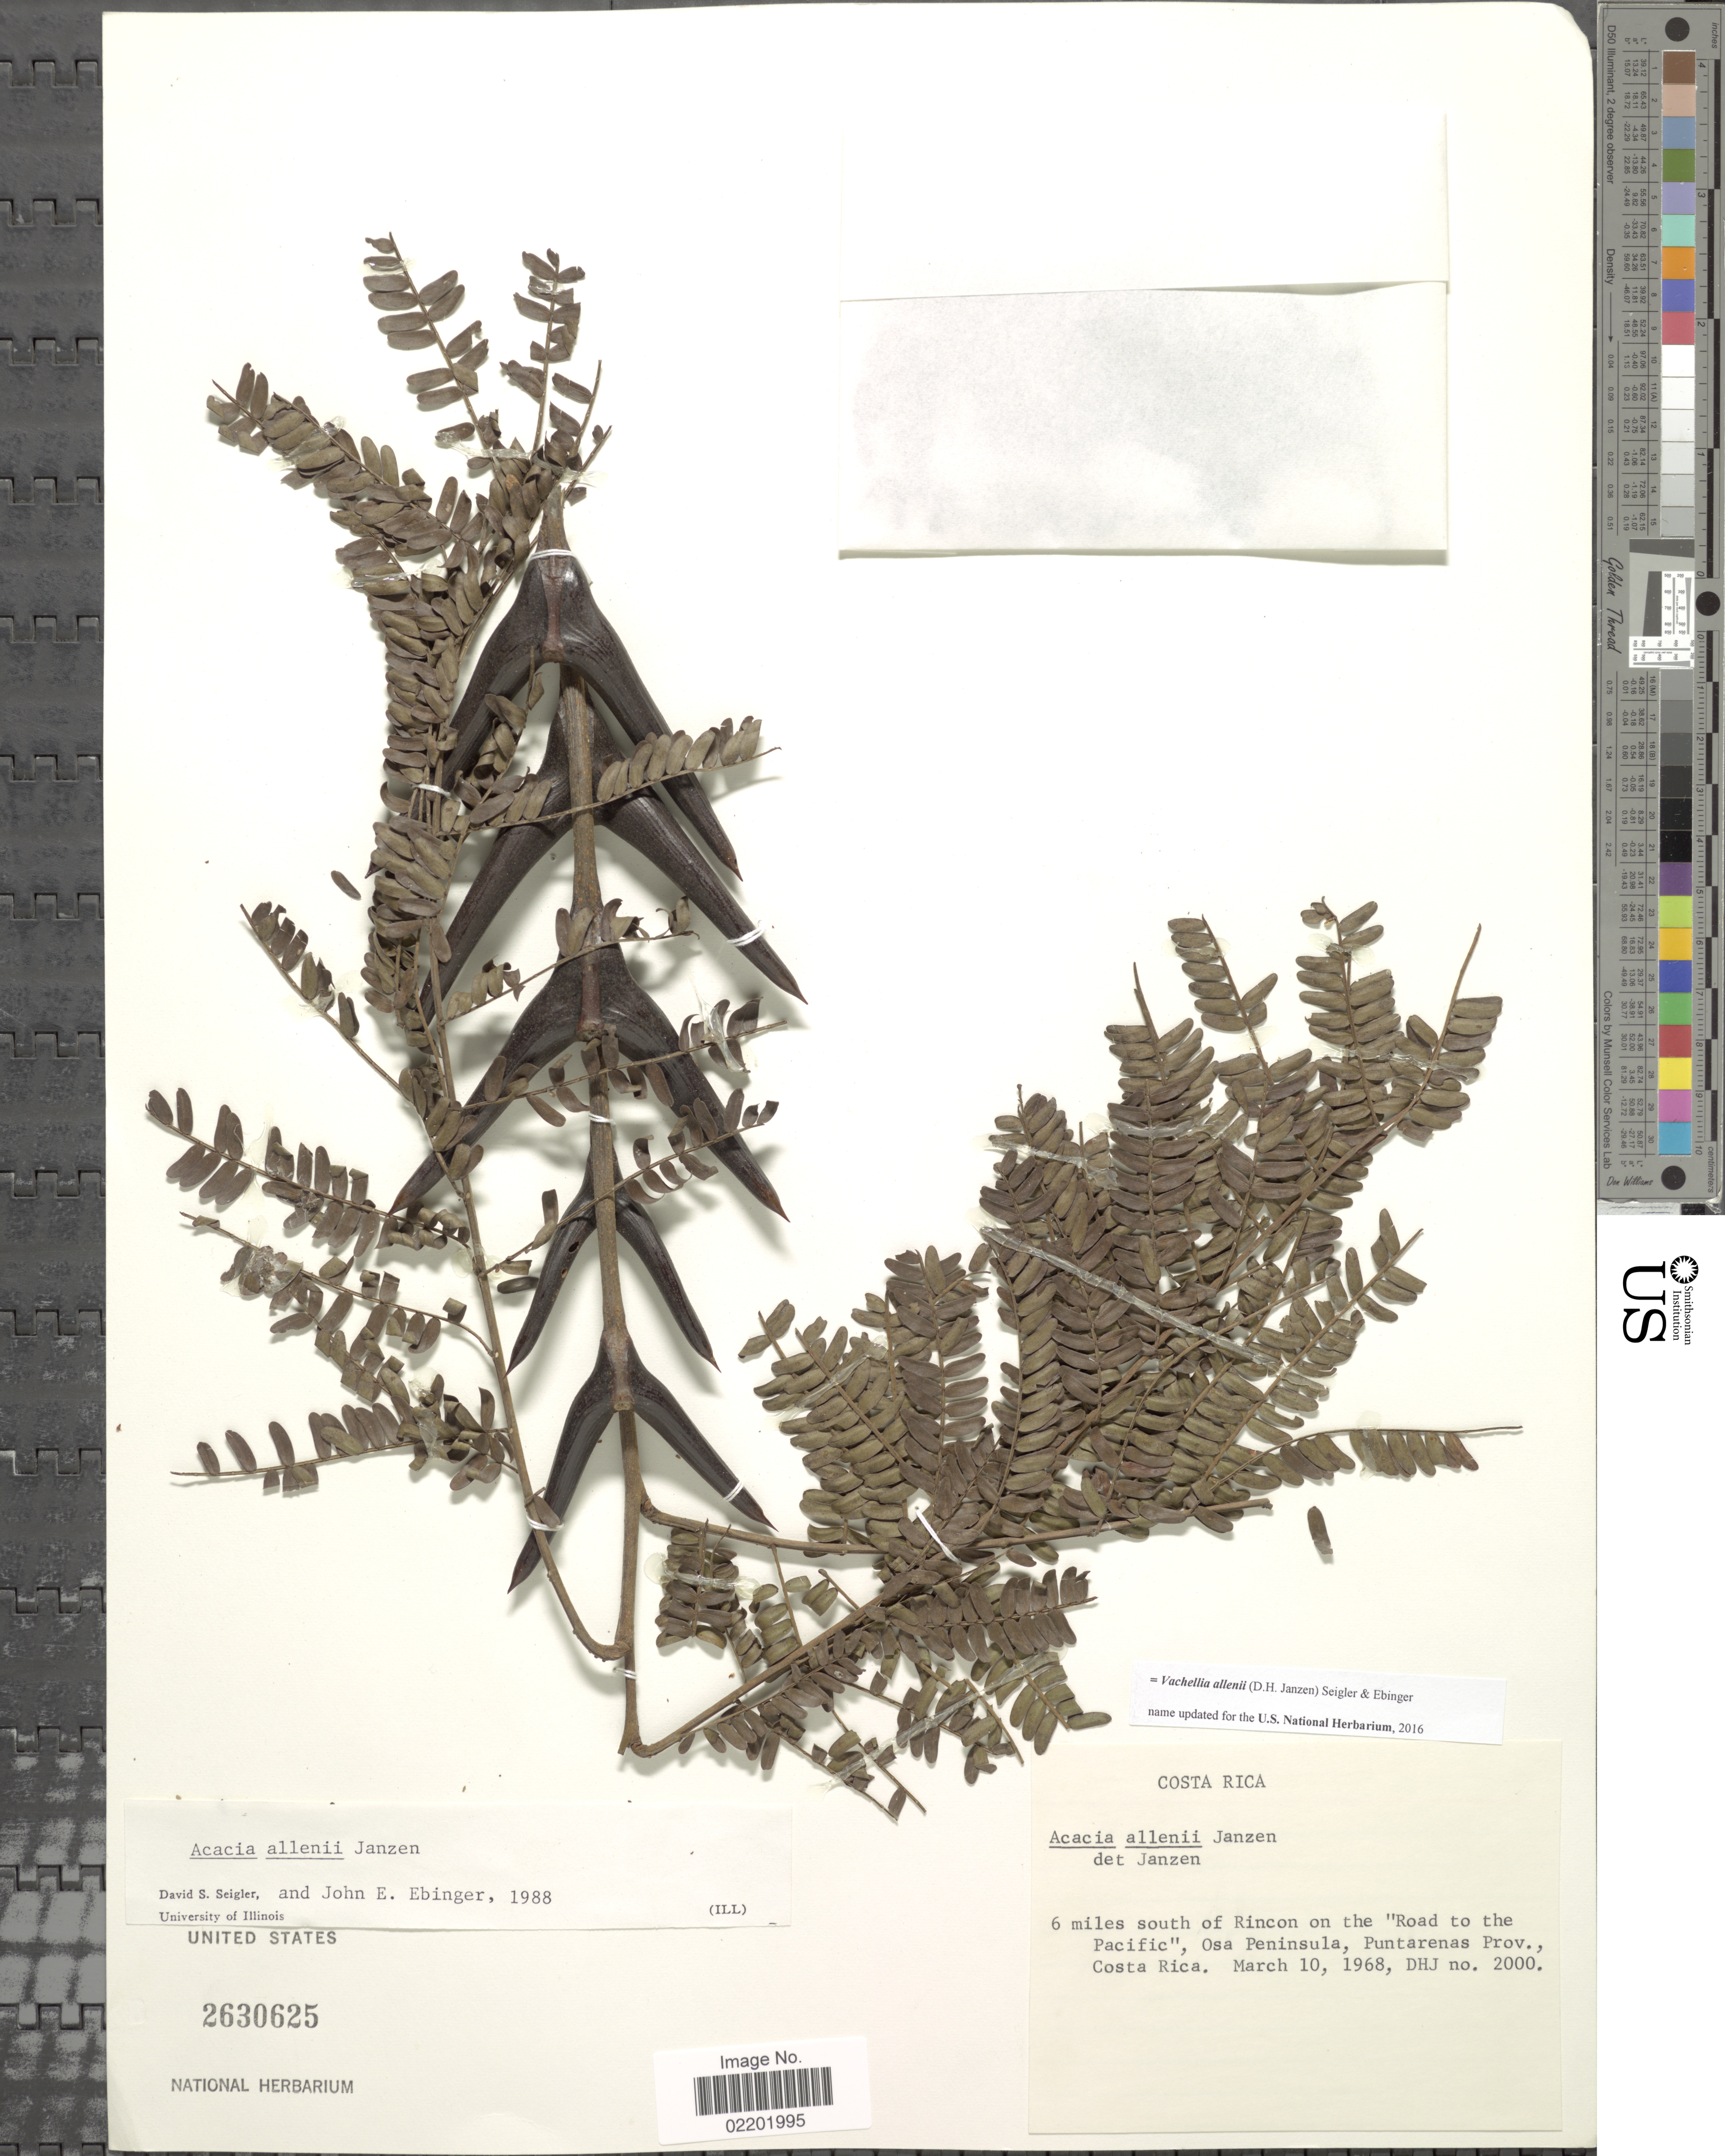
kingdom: Plantae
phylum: Tracheophyta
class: Magnoliopsida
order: Fabales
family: Fabaceae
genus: Vachellia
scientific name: Vachellia allenii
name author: (D.H. Janzen) Seigler & Ebinger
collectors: D. Janzen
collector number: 2000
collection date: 1968-03-10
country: Costa Rica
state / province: Puntarenas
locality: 6 miles south of Rincon on the Road to the Pacific, Osa Peninsula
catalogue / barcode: US 2630625